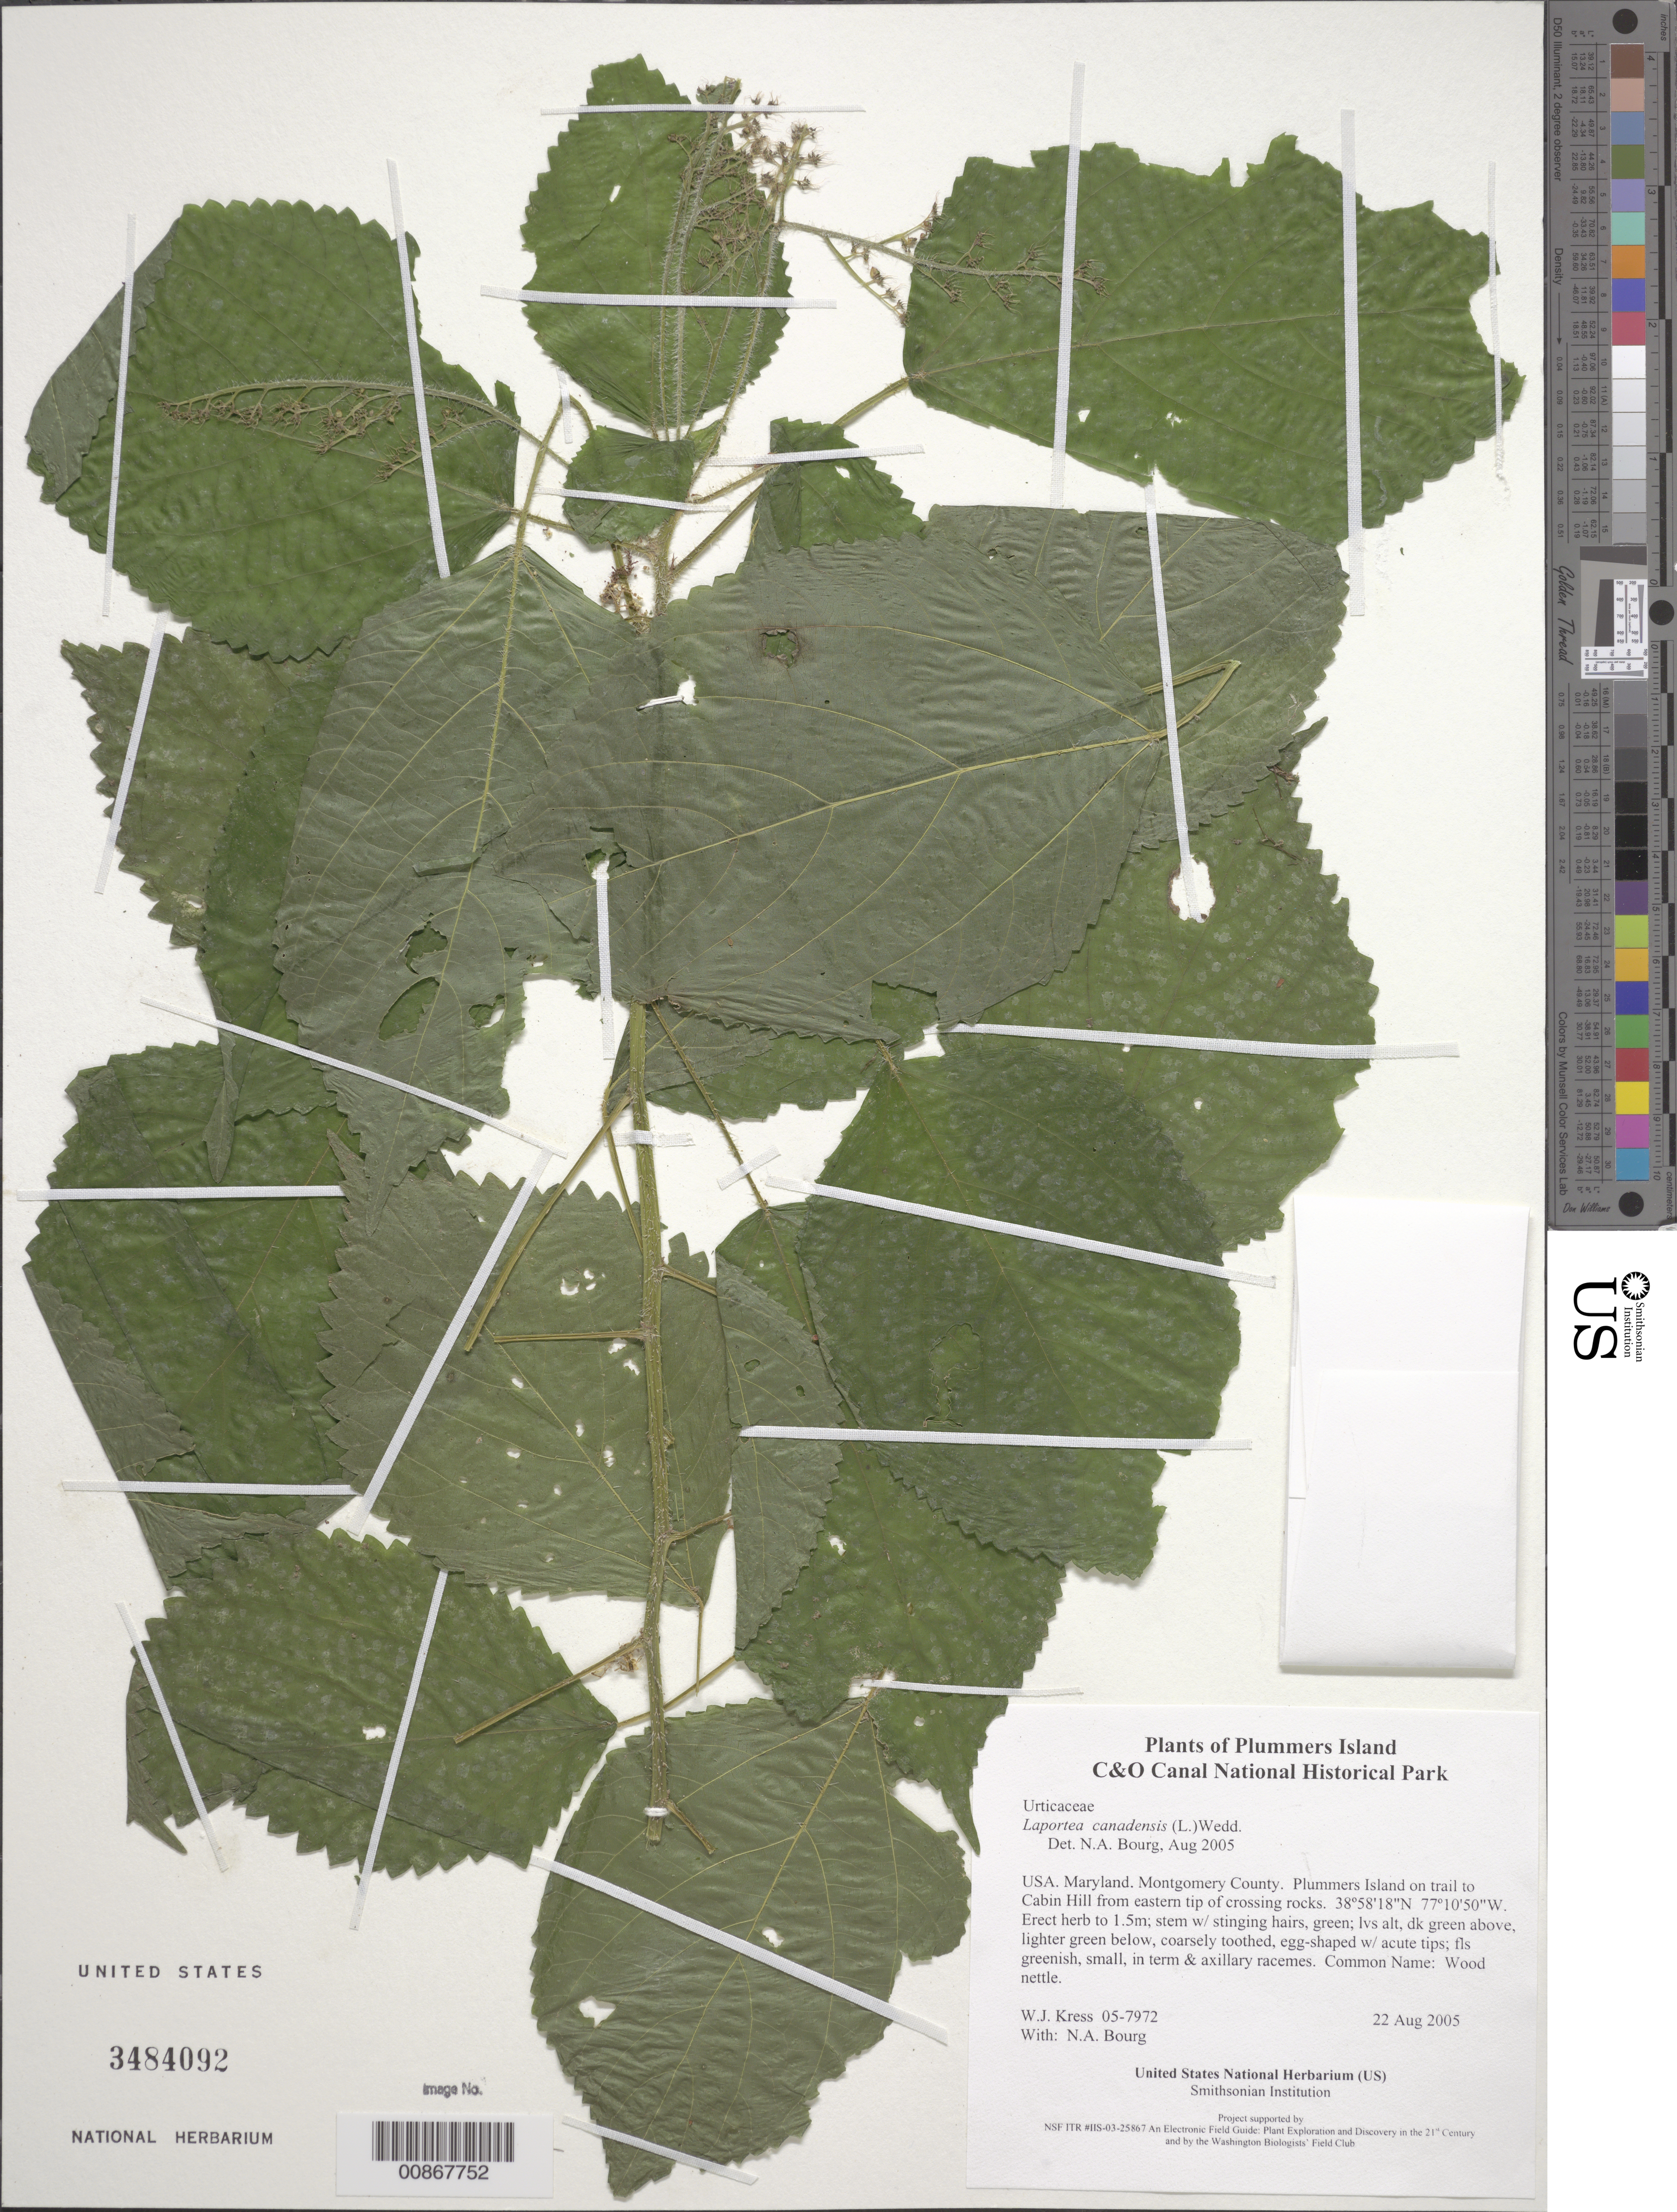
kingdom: Plantae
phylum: Tracheophyta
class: Magnoliopsida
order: Rosales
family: Urticaceae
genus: Laportea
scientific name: Laportea canadensis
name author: (L.) Wedd.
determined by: Bourg, N. A.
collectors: W. J. Kress & N. A. Bourg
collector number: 05-7972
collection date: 2005-08-22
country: United States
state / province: Maryland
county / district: Montgomery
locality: Chesapeake and Ohio Canal National Historical Park, Plummers Island on trail to Cabin Hill from eastern tip of crossing rocks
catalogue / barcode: US 3484092